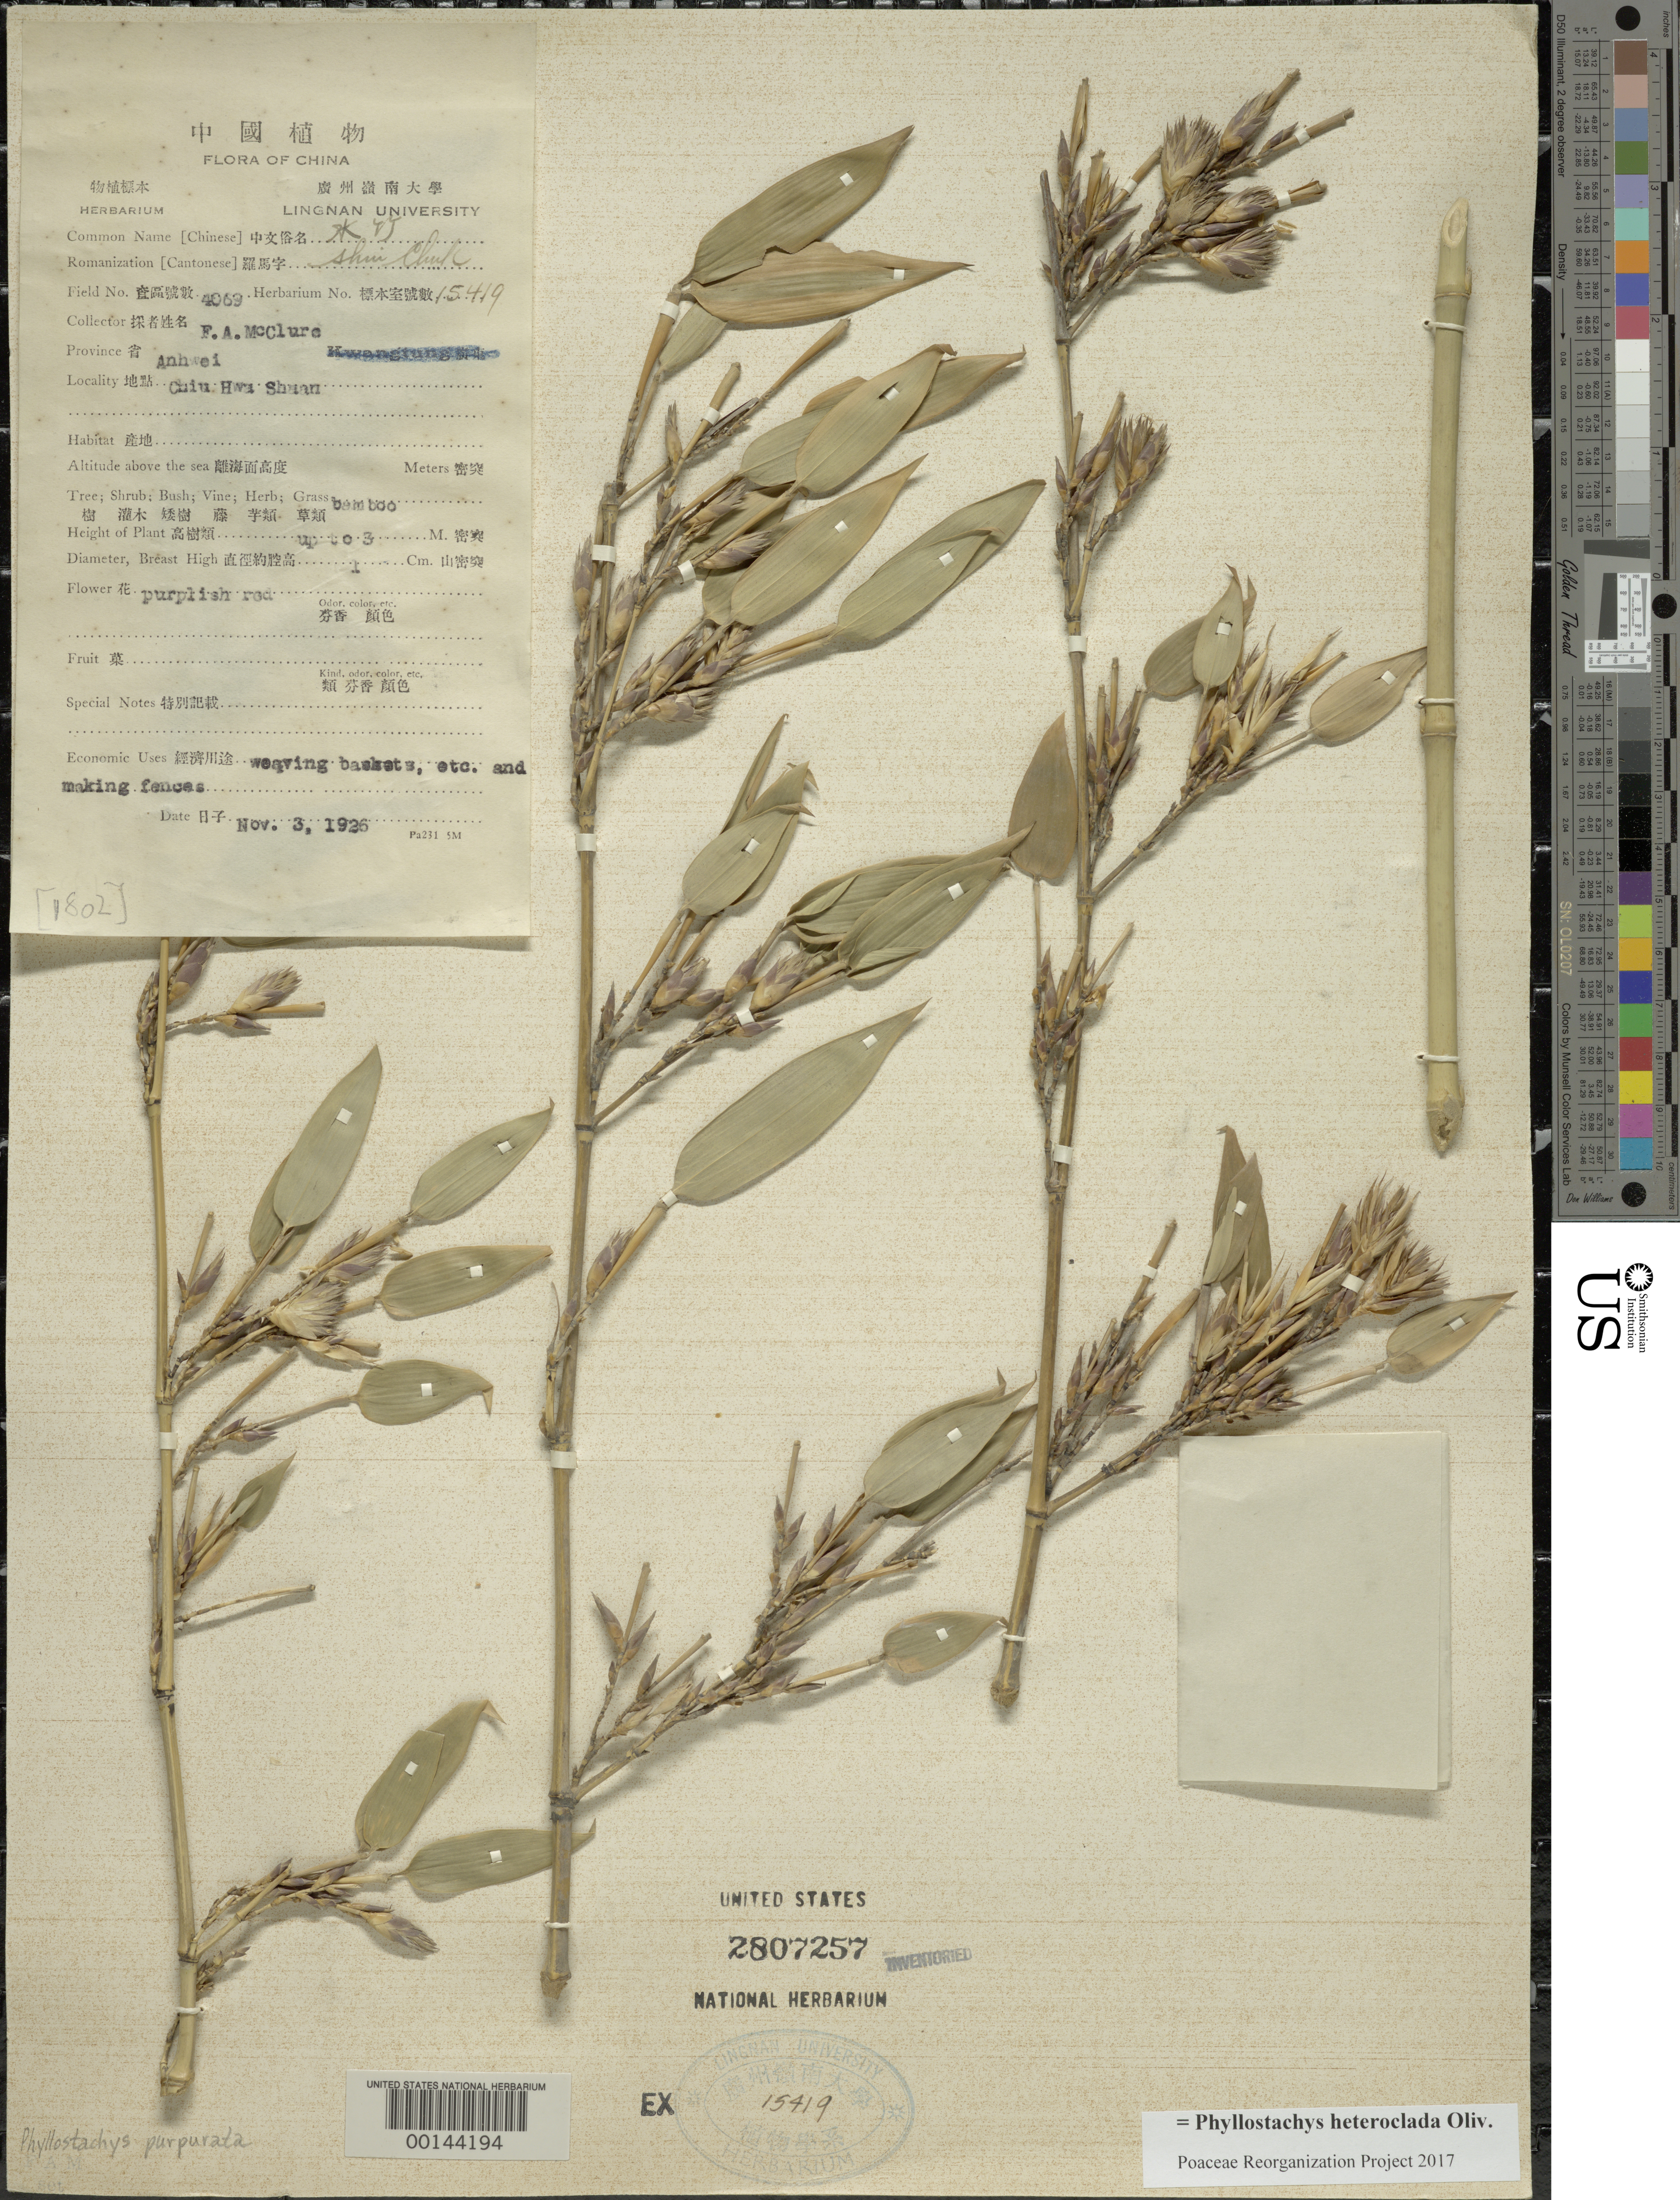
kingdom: Plantae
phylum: Tracheophyta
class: Liliopsida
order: Poales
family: Poaceae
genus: Phyllostachys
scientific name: Phyllostachys heteroclada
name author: Oliv.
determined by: Poaceae Reorganization Project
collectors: F. A. McClure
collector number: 4069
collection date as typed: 03 Nov 1926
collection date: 1926-11-03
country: China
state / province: Anhui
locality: Chin hwa shaan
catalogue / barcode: US 2807257